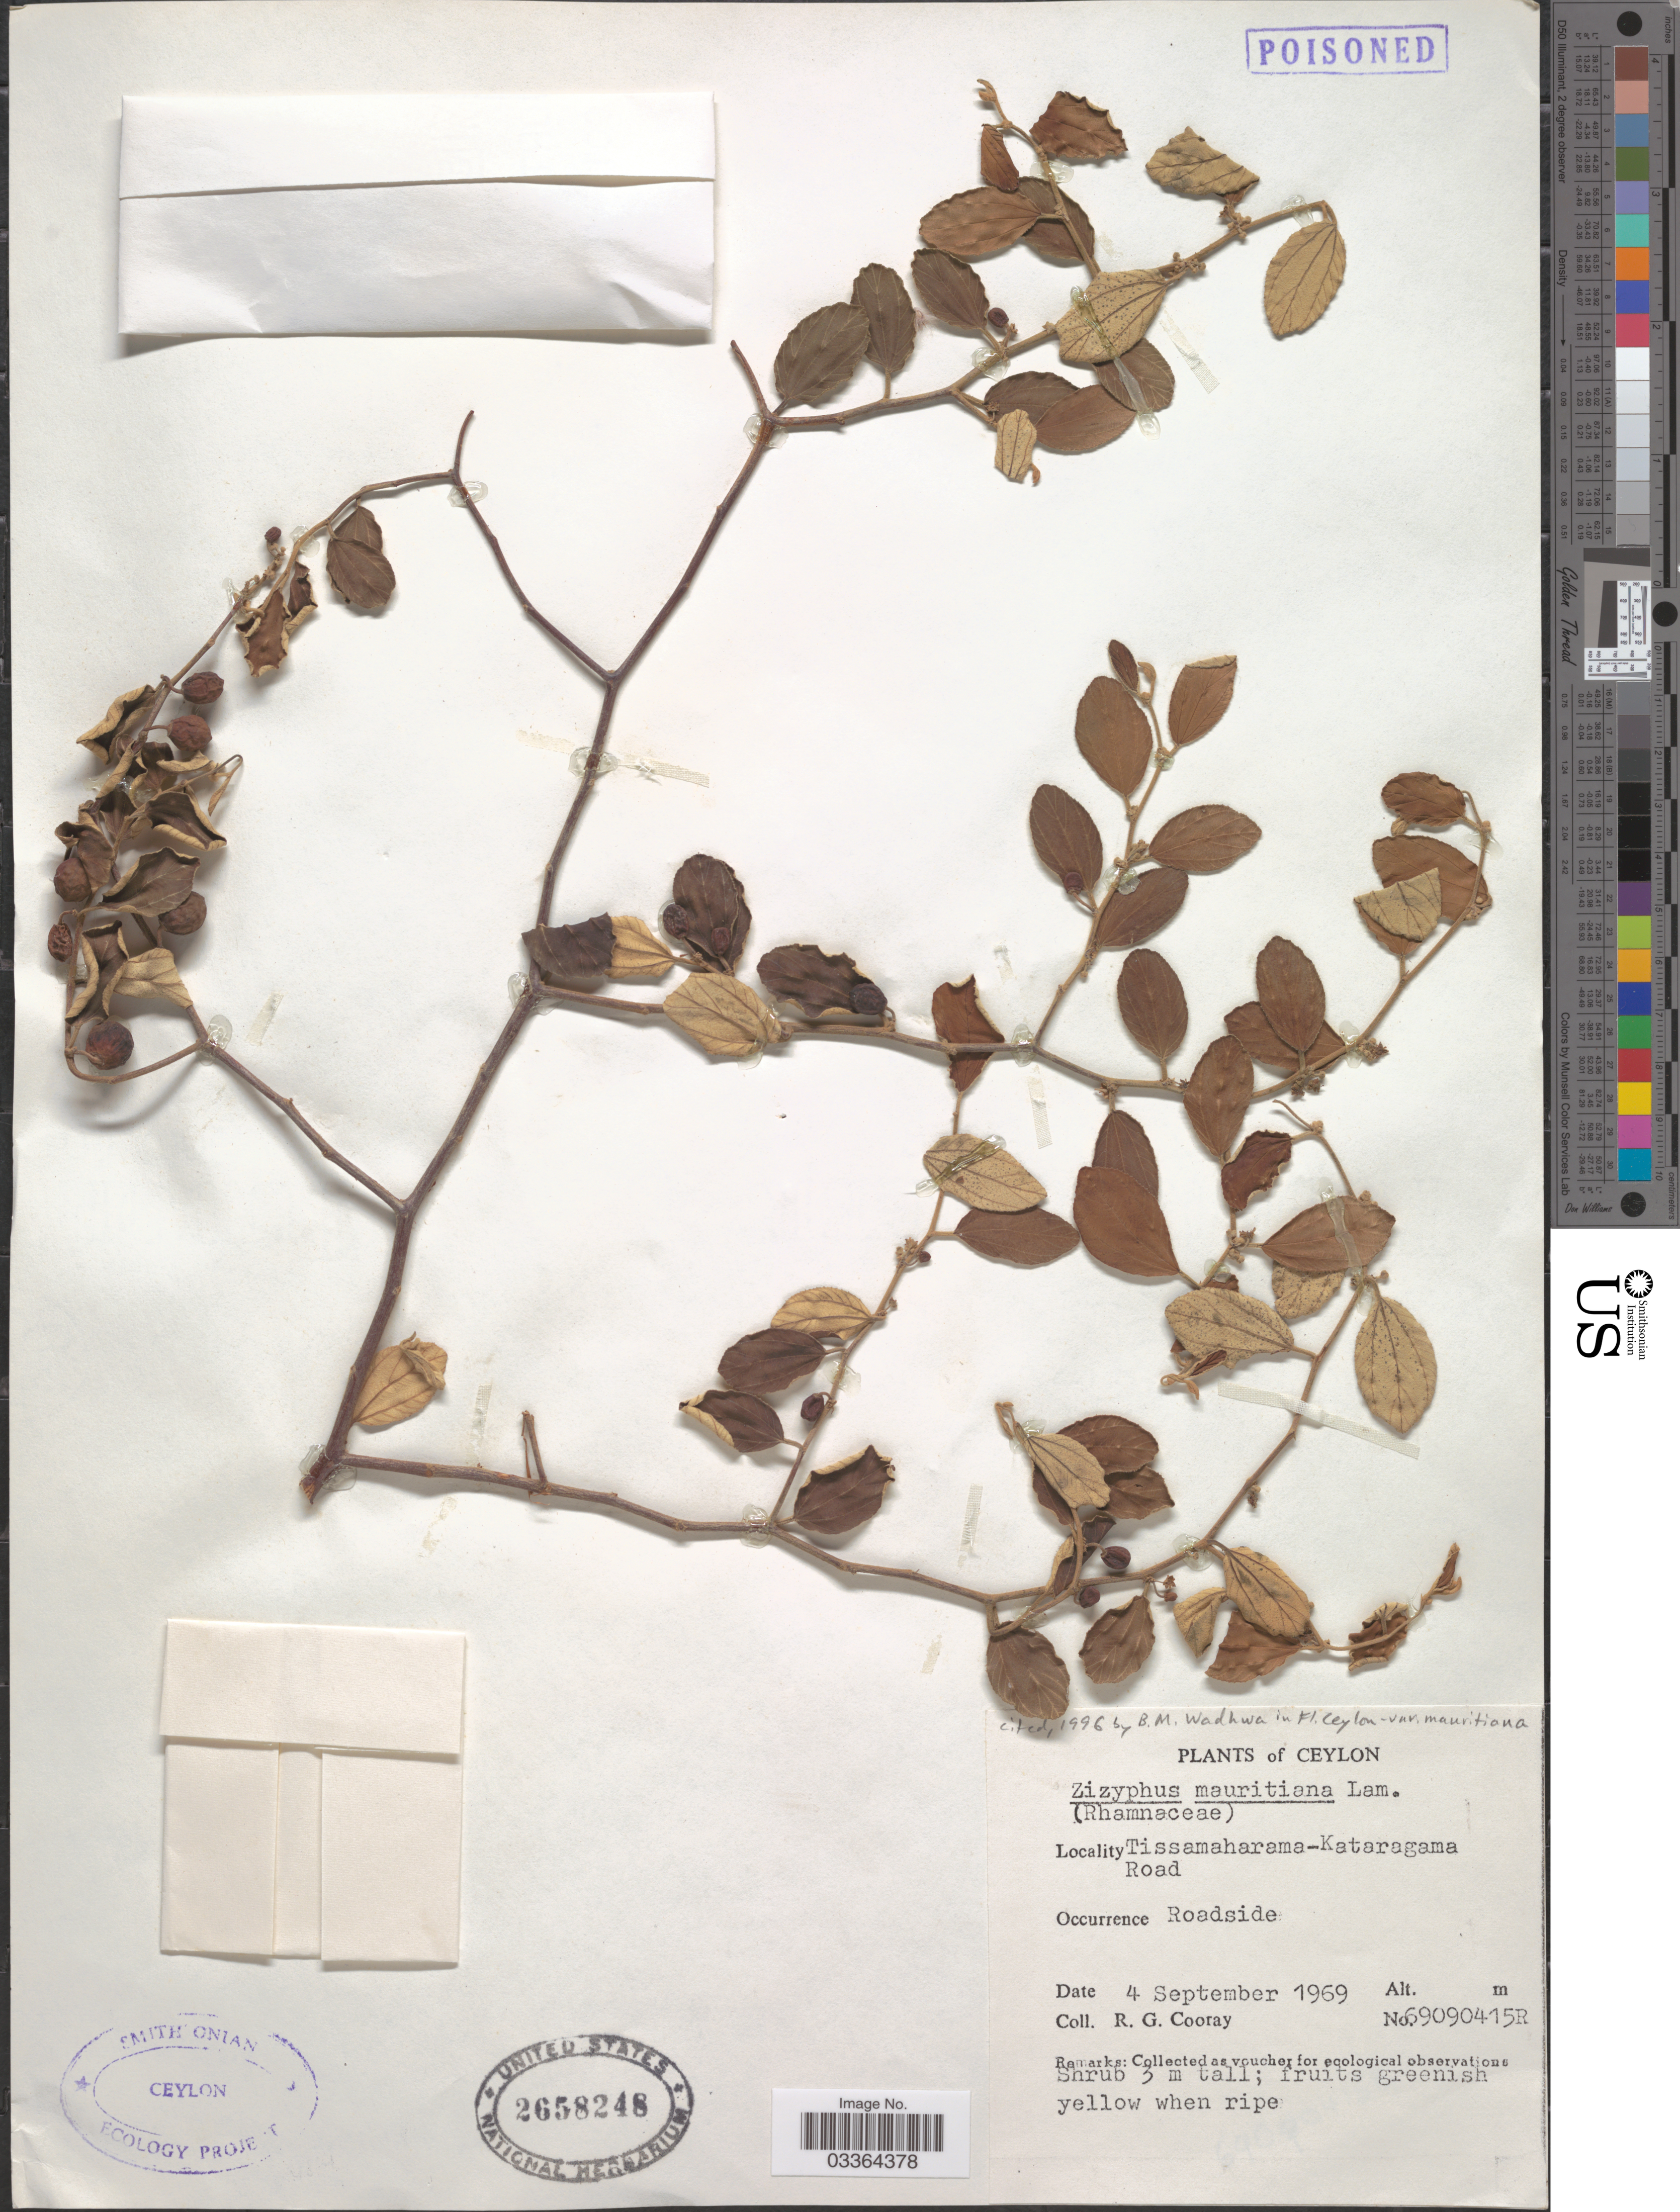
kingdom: Plantae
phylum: Tracheophyta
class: Magnoliopsida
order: Rosales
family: Rhamnaceae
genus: Ziziphus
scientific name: Ziziphus mauritiana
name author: Lam.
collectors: R. Cooray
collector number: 69090415R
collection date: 1969-09-04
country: Sri Lanka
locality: Ceylon. Tissamaharama-Kataragama Road.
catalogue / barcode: US 2658248